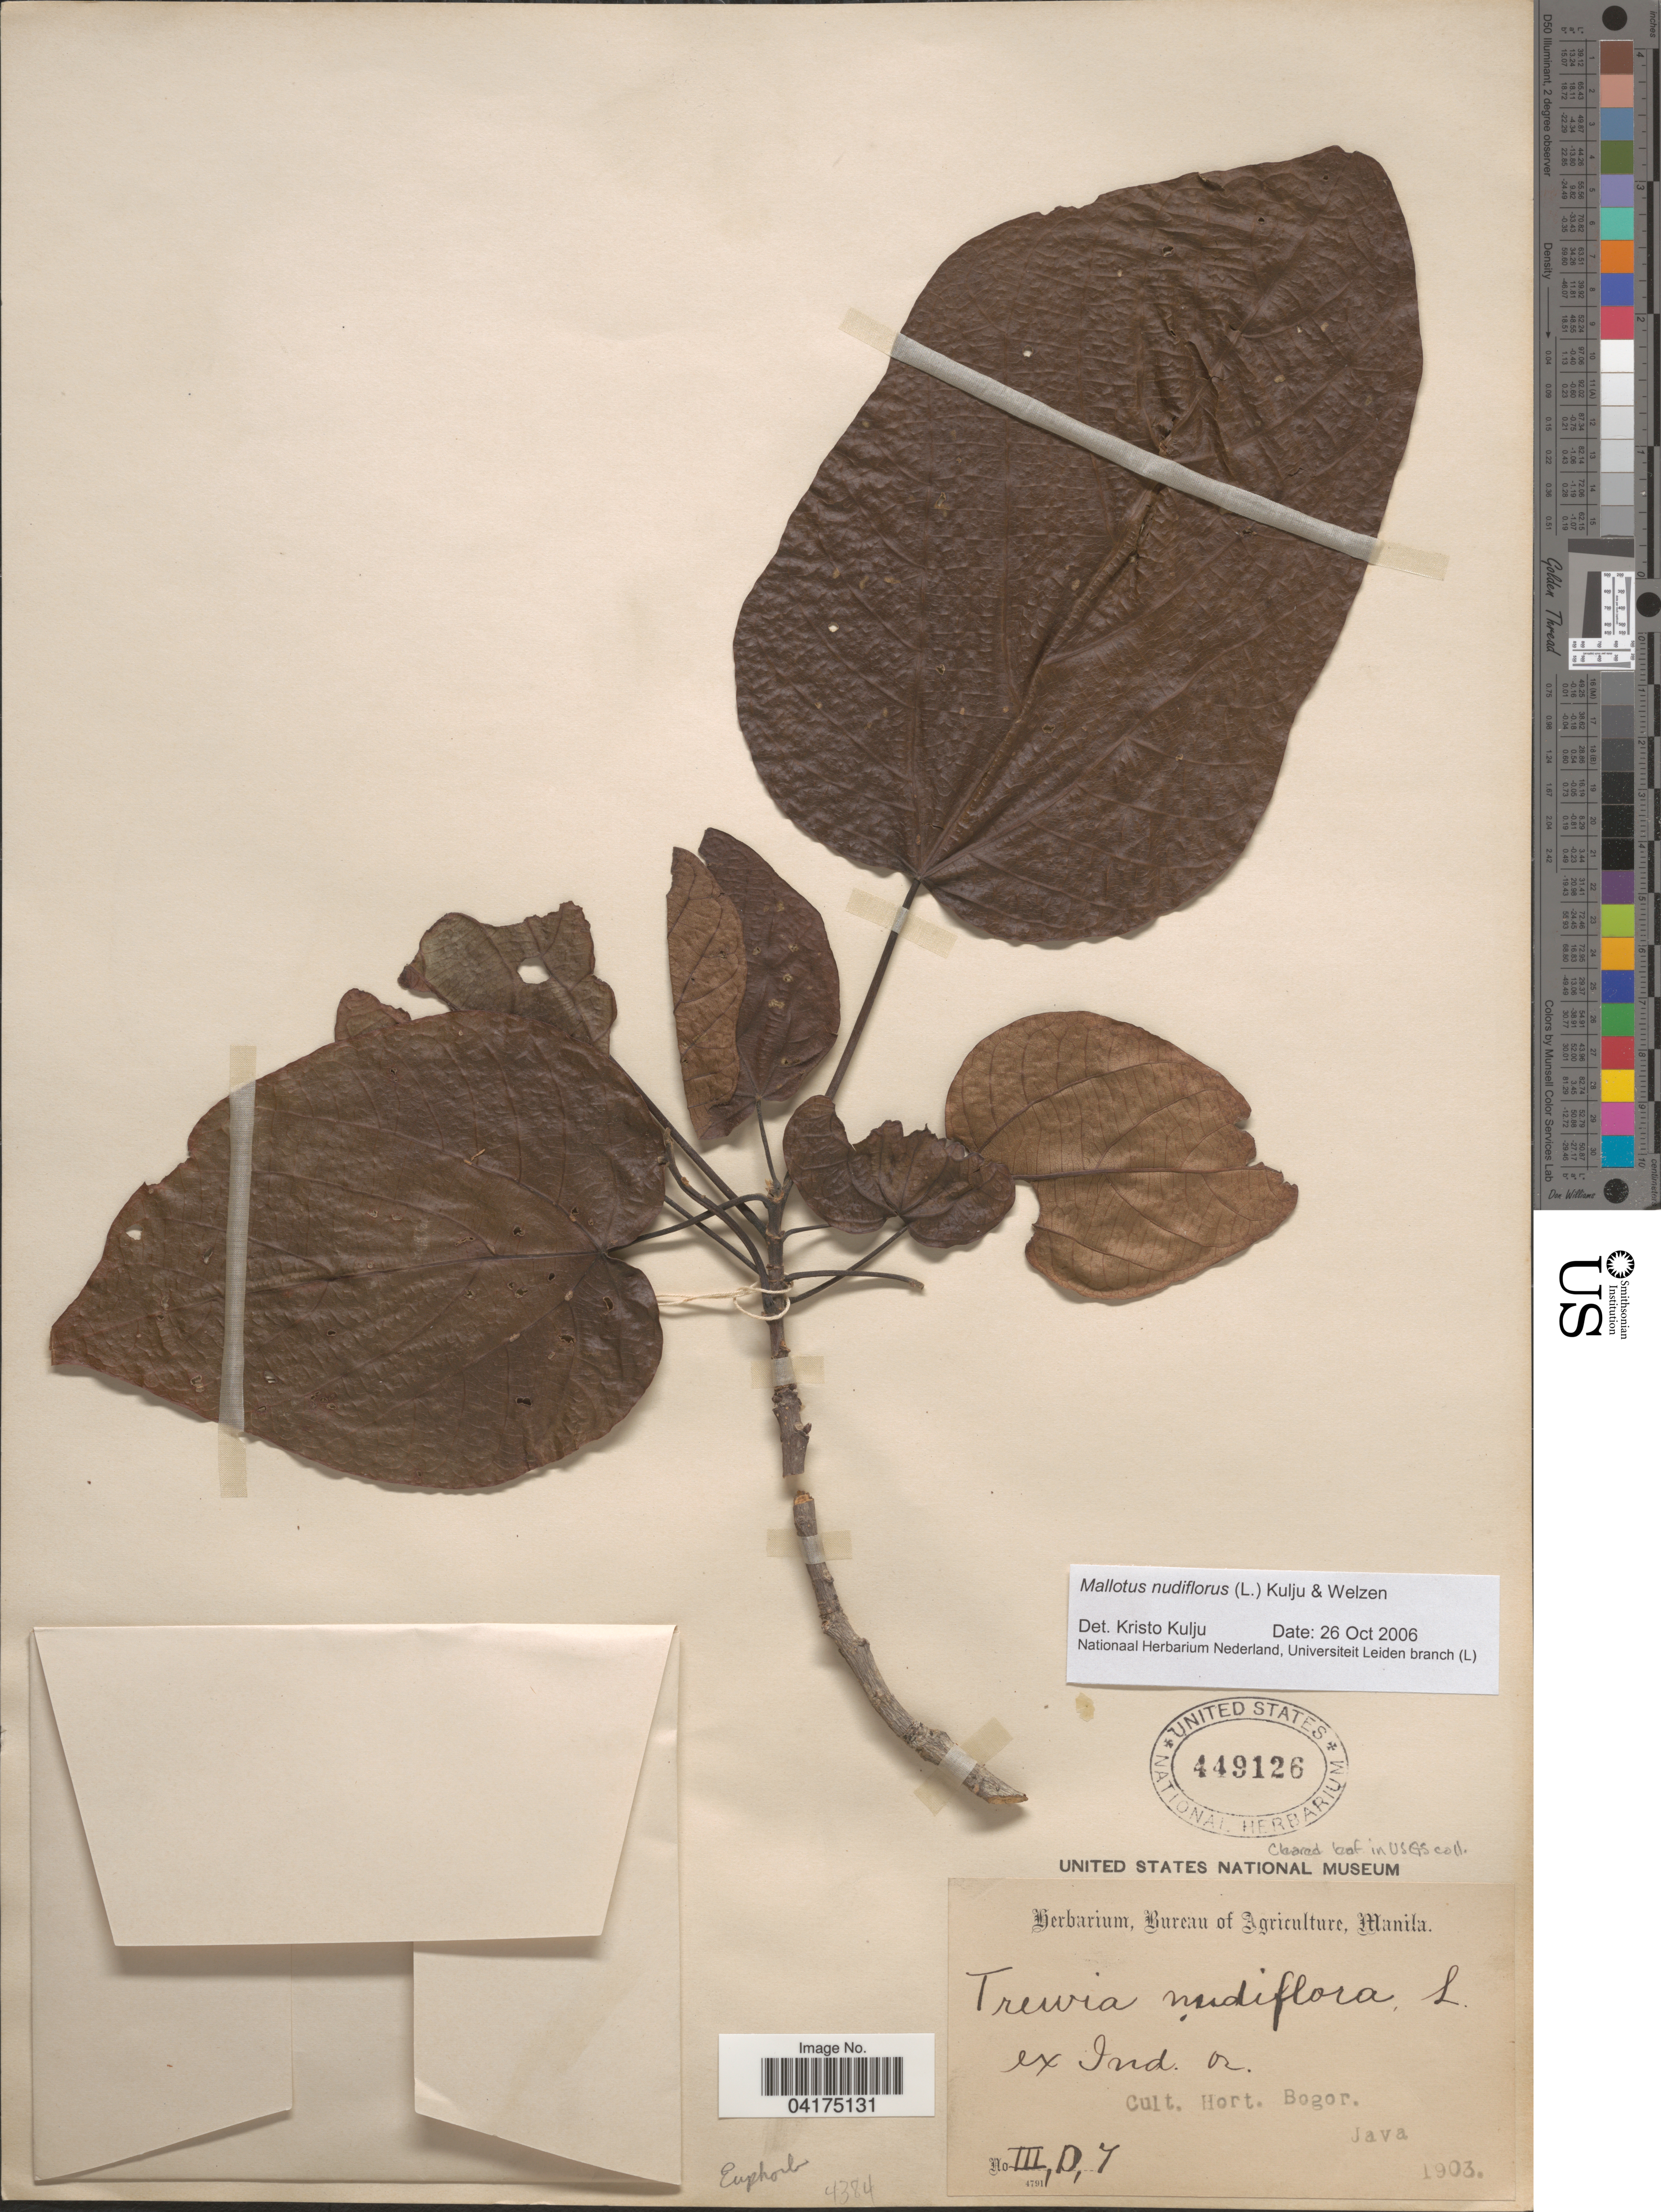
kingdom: Plantae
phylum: Tracheophyta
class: Magnoliopsida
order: Malpighiales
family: Euphorbiaceae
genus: Mallotus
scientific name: Mallotus nudiflorus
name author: (L.) Kulju & Welzen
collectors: Ex herb. Bureau of Agriculture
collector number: IIID7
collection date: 1903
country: Indonesia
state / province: Java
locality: Cult. Hort. Bogor.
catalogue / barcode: US 449126